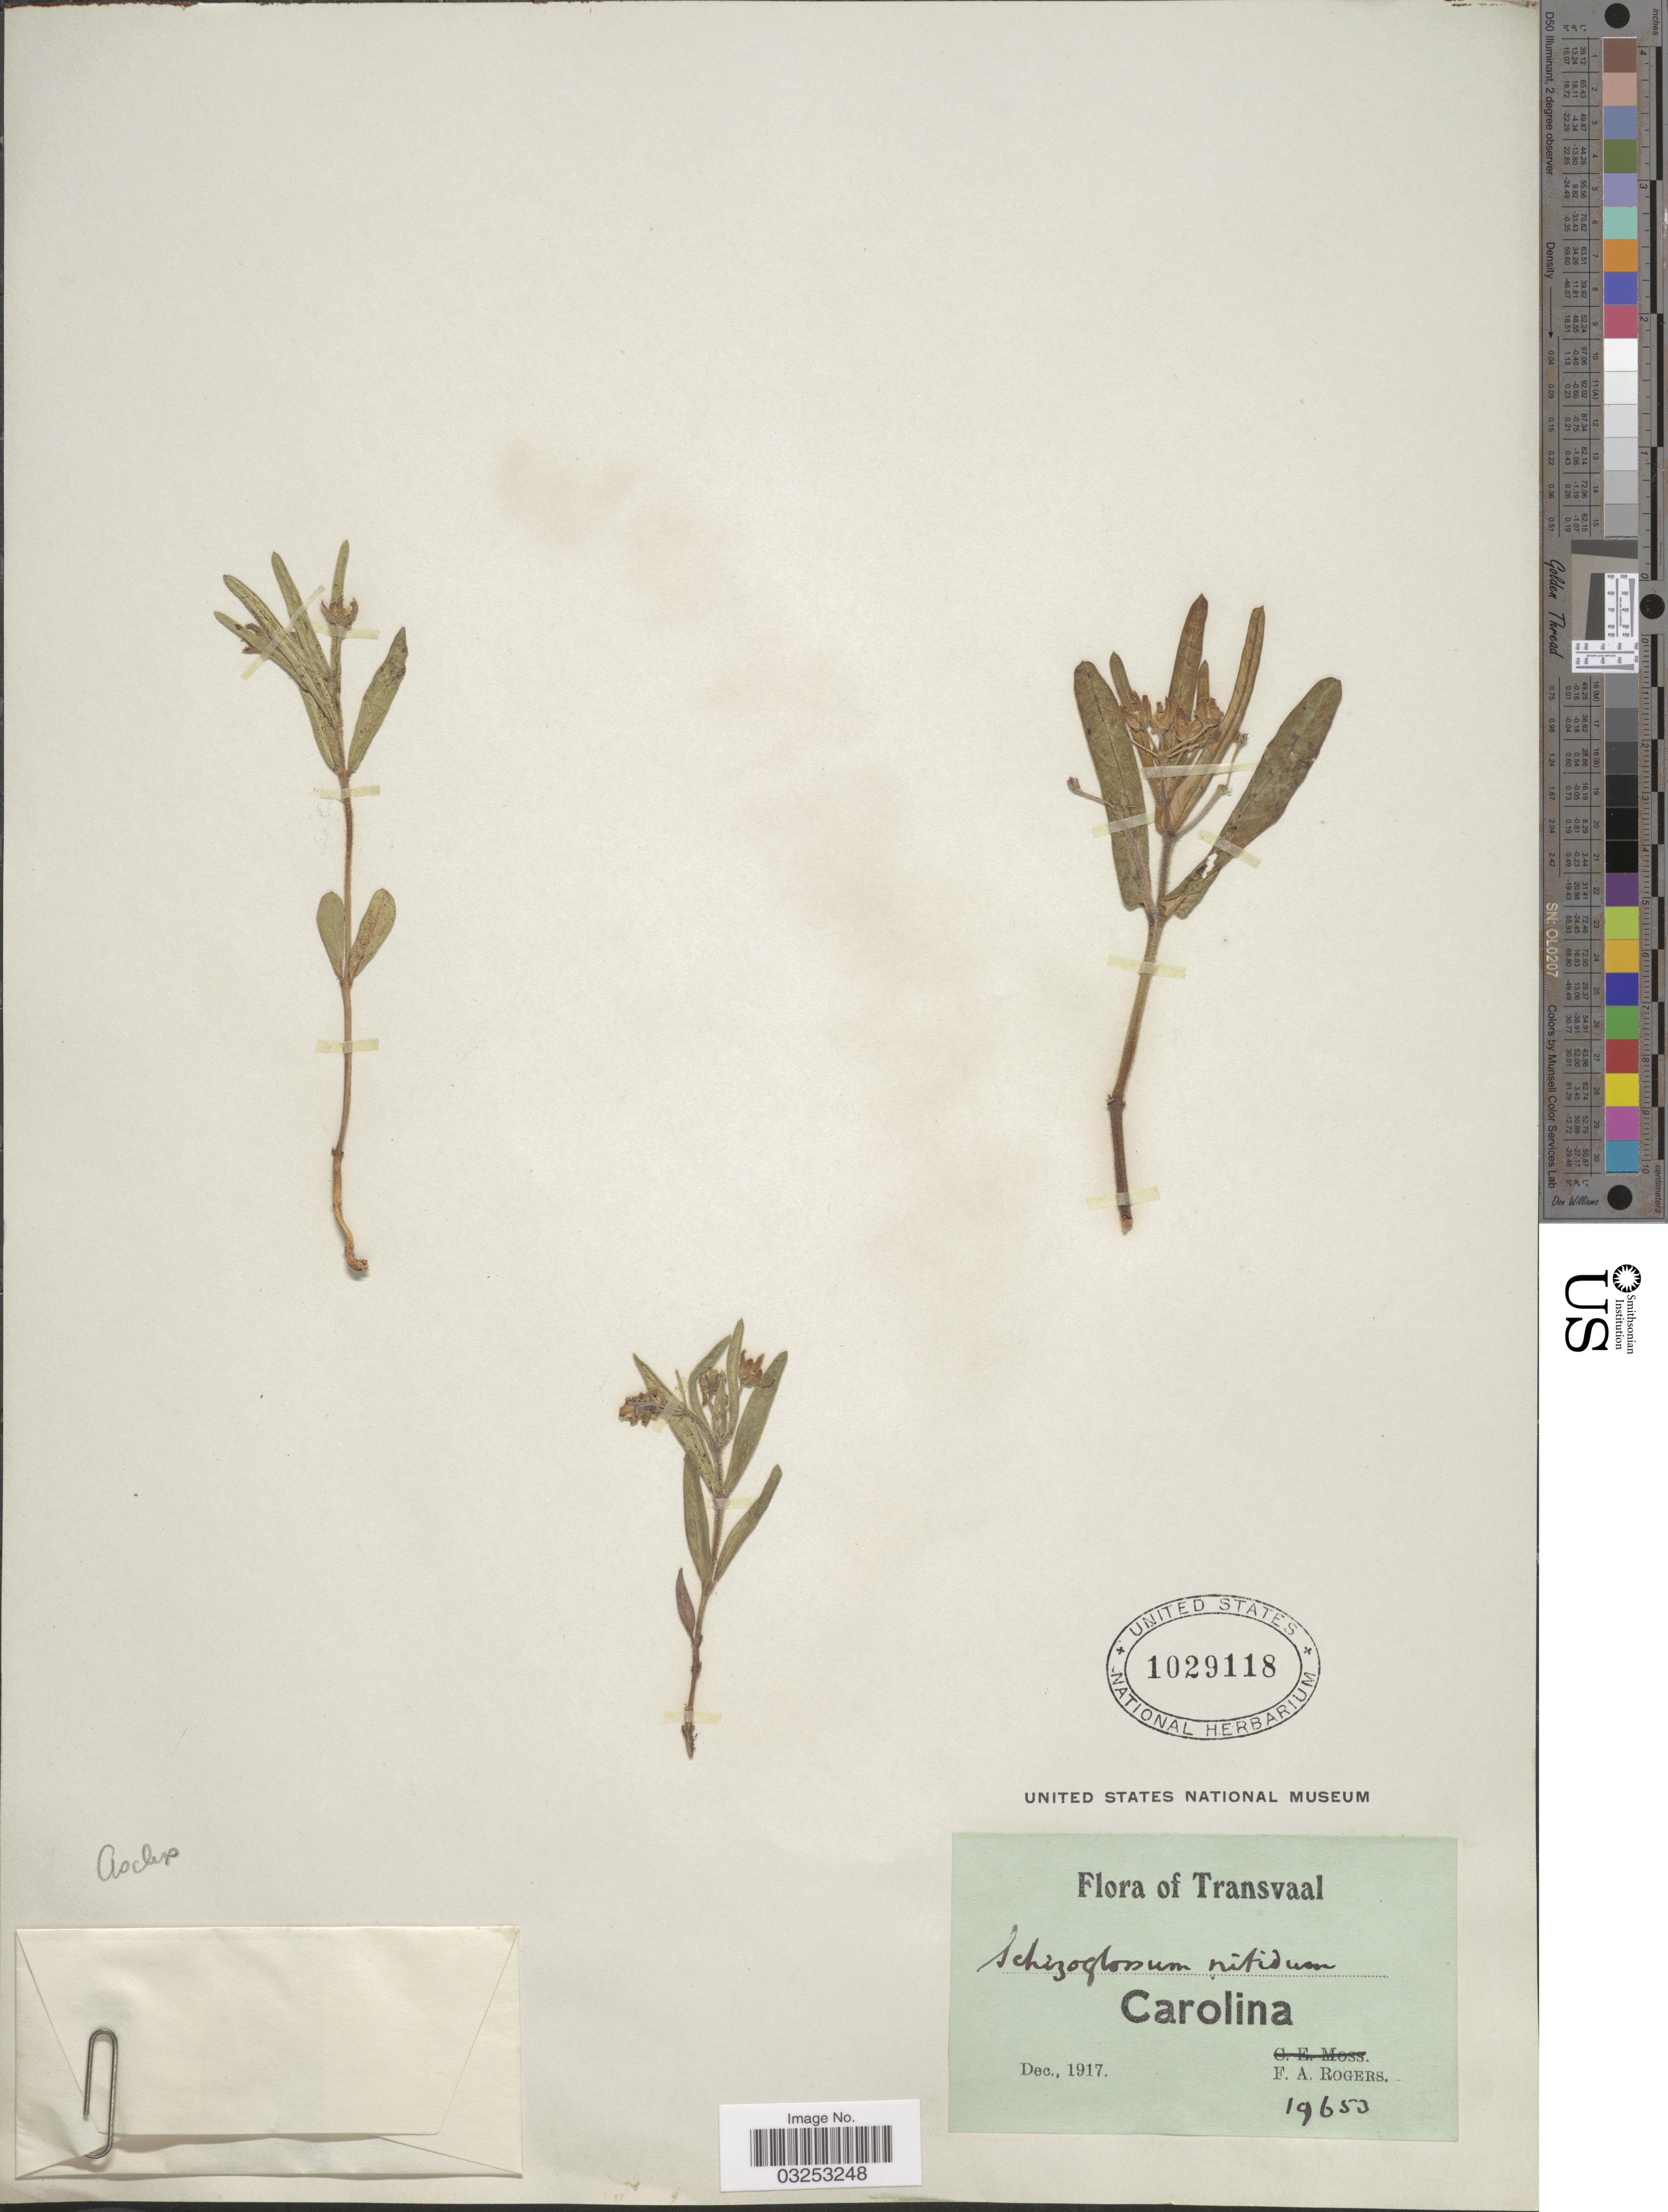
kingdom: Plantae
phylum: Tracheophyta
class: Magnoliopsida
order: Gentianales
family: Apocynaceae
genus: Schizoglossum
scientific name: Schizoglossum nitidum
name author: Schltr.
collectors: F. A. Rogers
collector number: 19653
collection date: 1917-12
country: South Africa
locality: Transvaal. Carolina.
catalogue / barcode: US 1029118